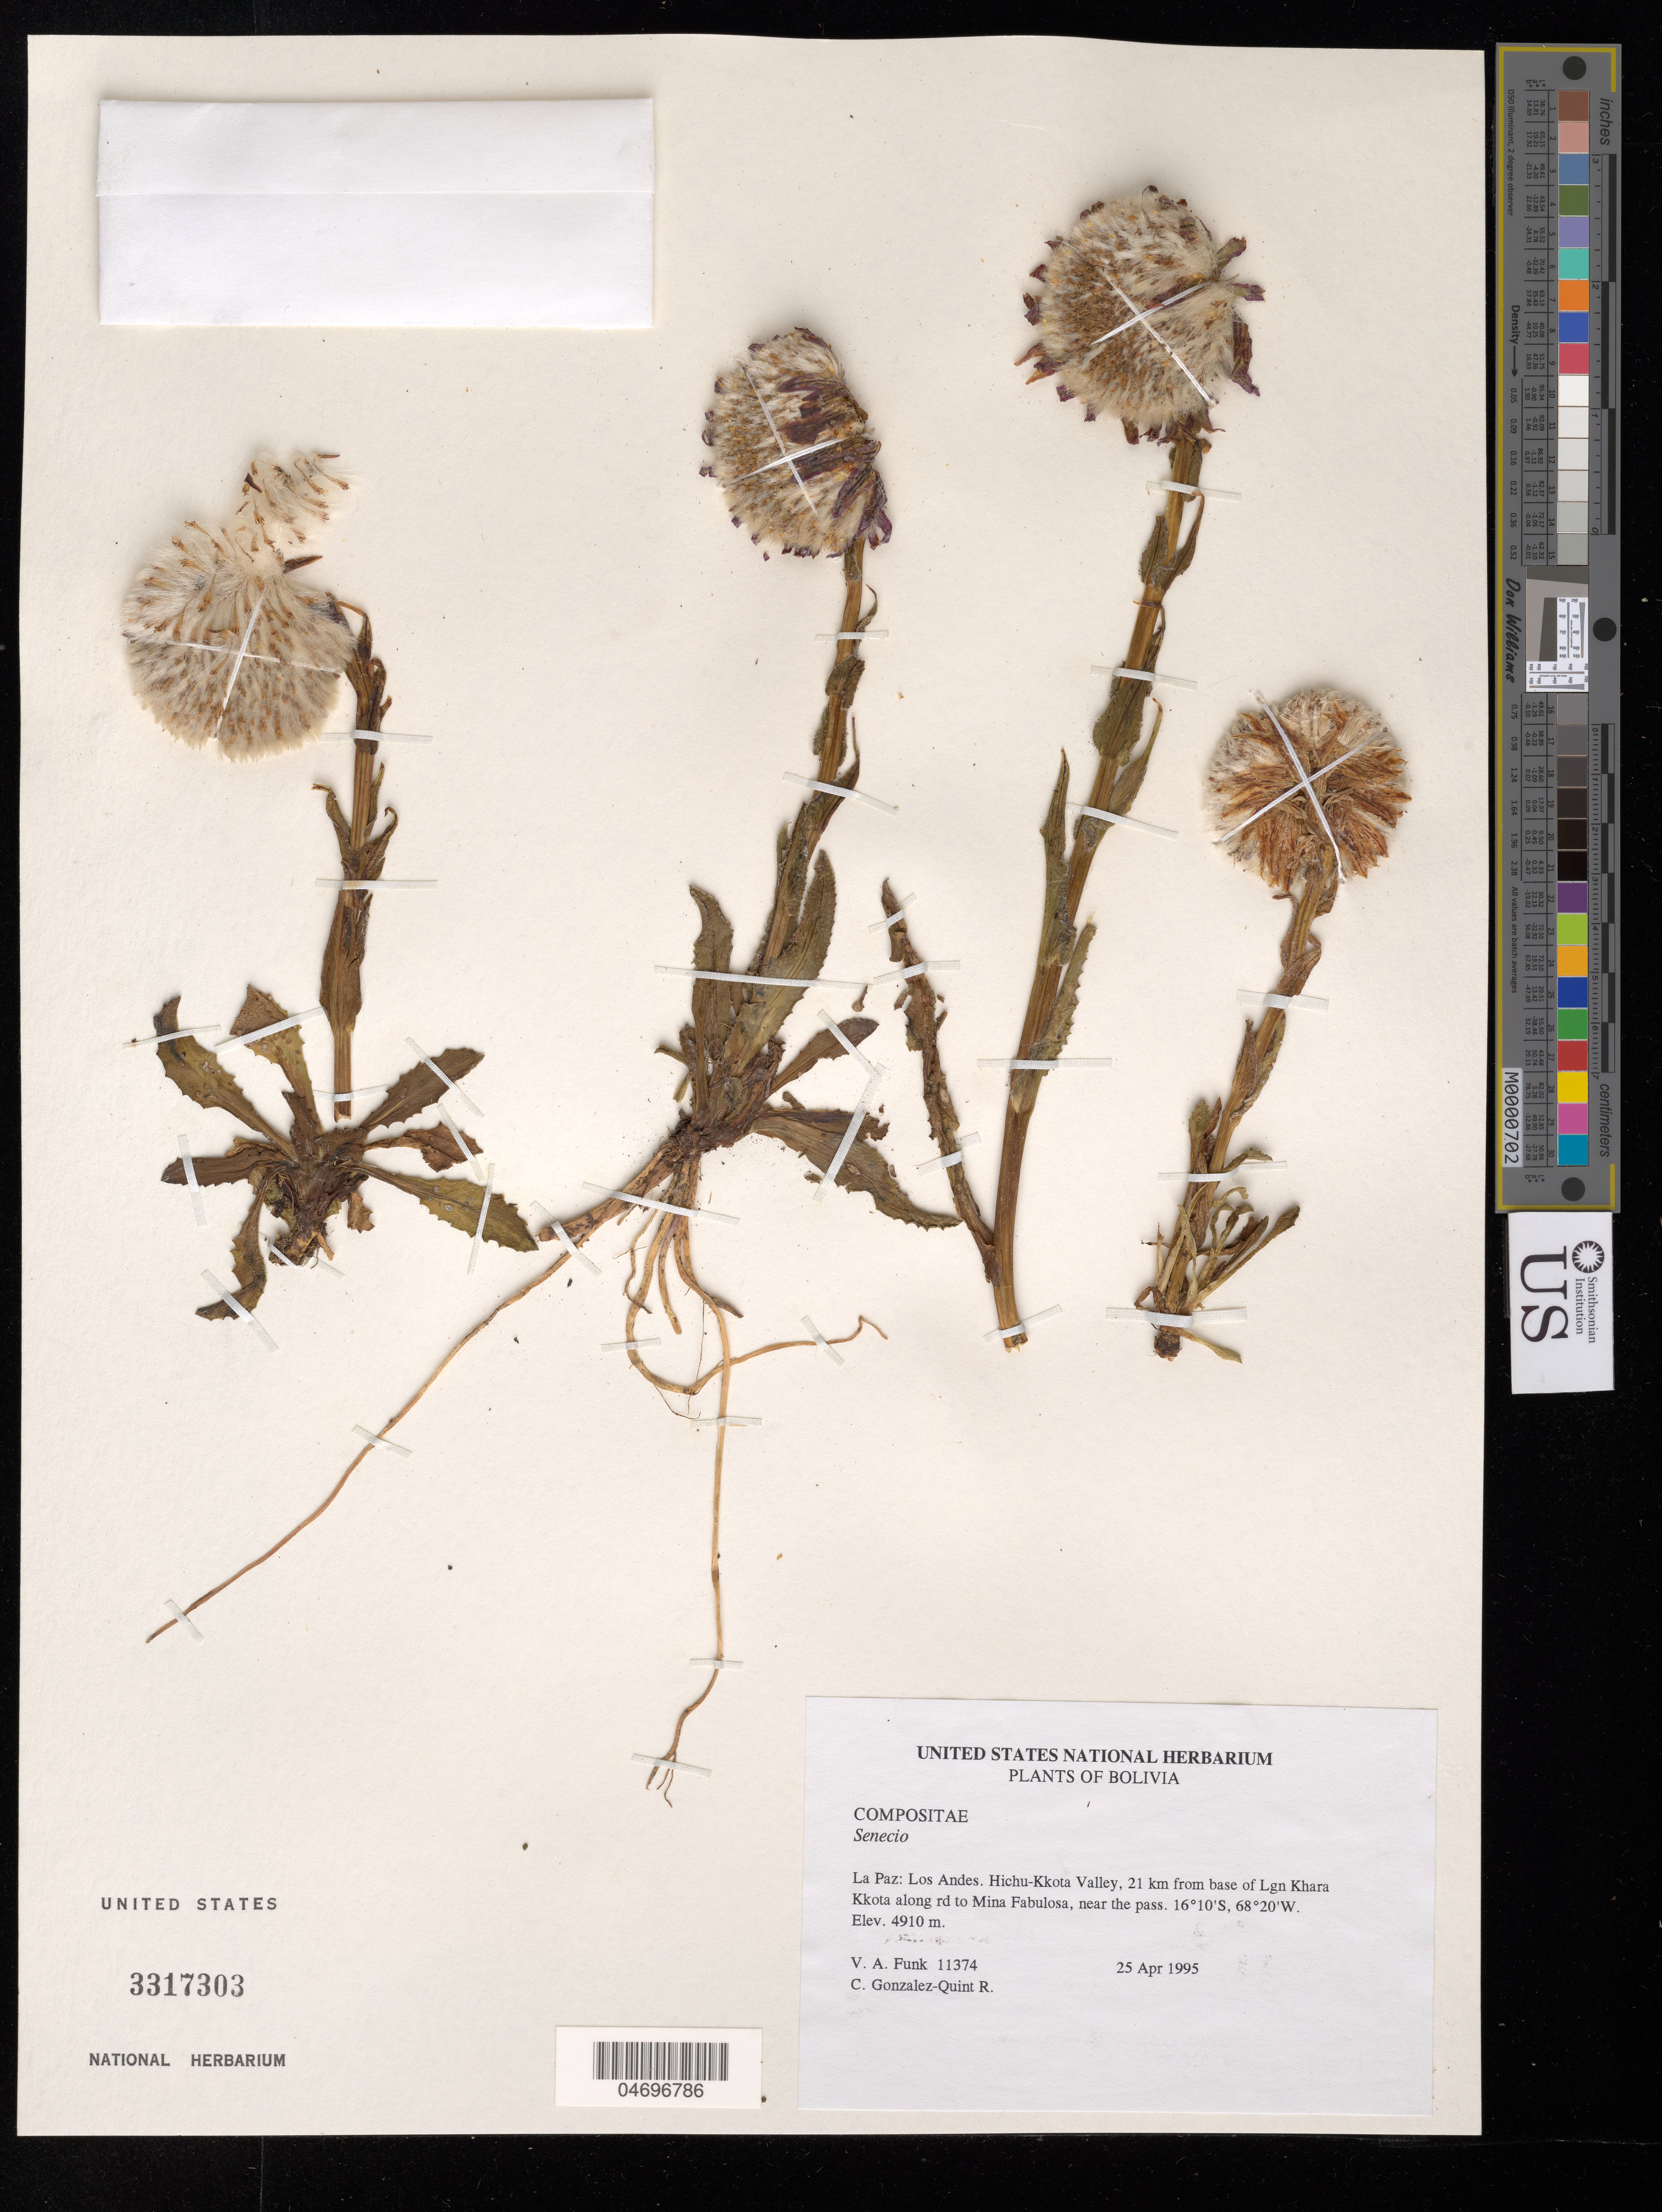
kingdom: Plantae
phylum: Tracheophyta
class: Magnoliopsida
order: Asterales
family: Asteraceae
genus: Senecio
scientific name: Senecio sp.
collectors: V. Funk & C. González-Quint R.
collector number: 11374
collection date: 1995-04-25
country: Bolivia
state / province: La Paz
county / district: Los Andes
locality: Hichu-Kkota Valley, 21 km from base of Lgn Khara Kkota along road to Mina Fabulosa, near the pass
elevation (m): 4910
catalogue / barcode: US 3317303